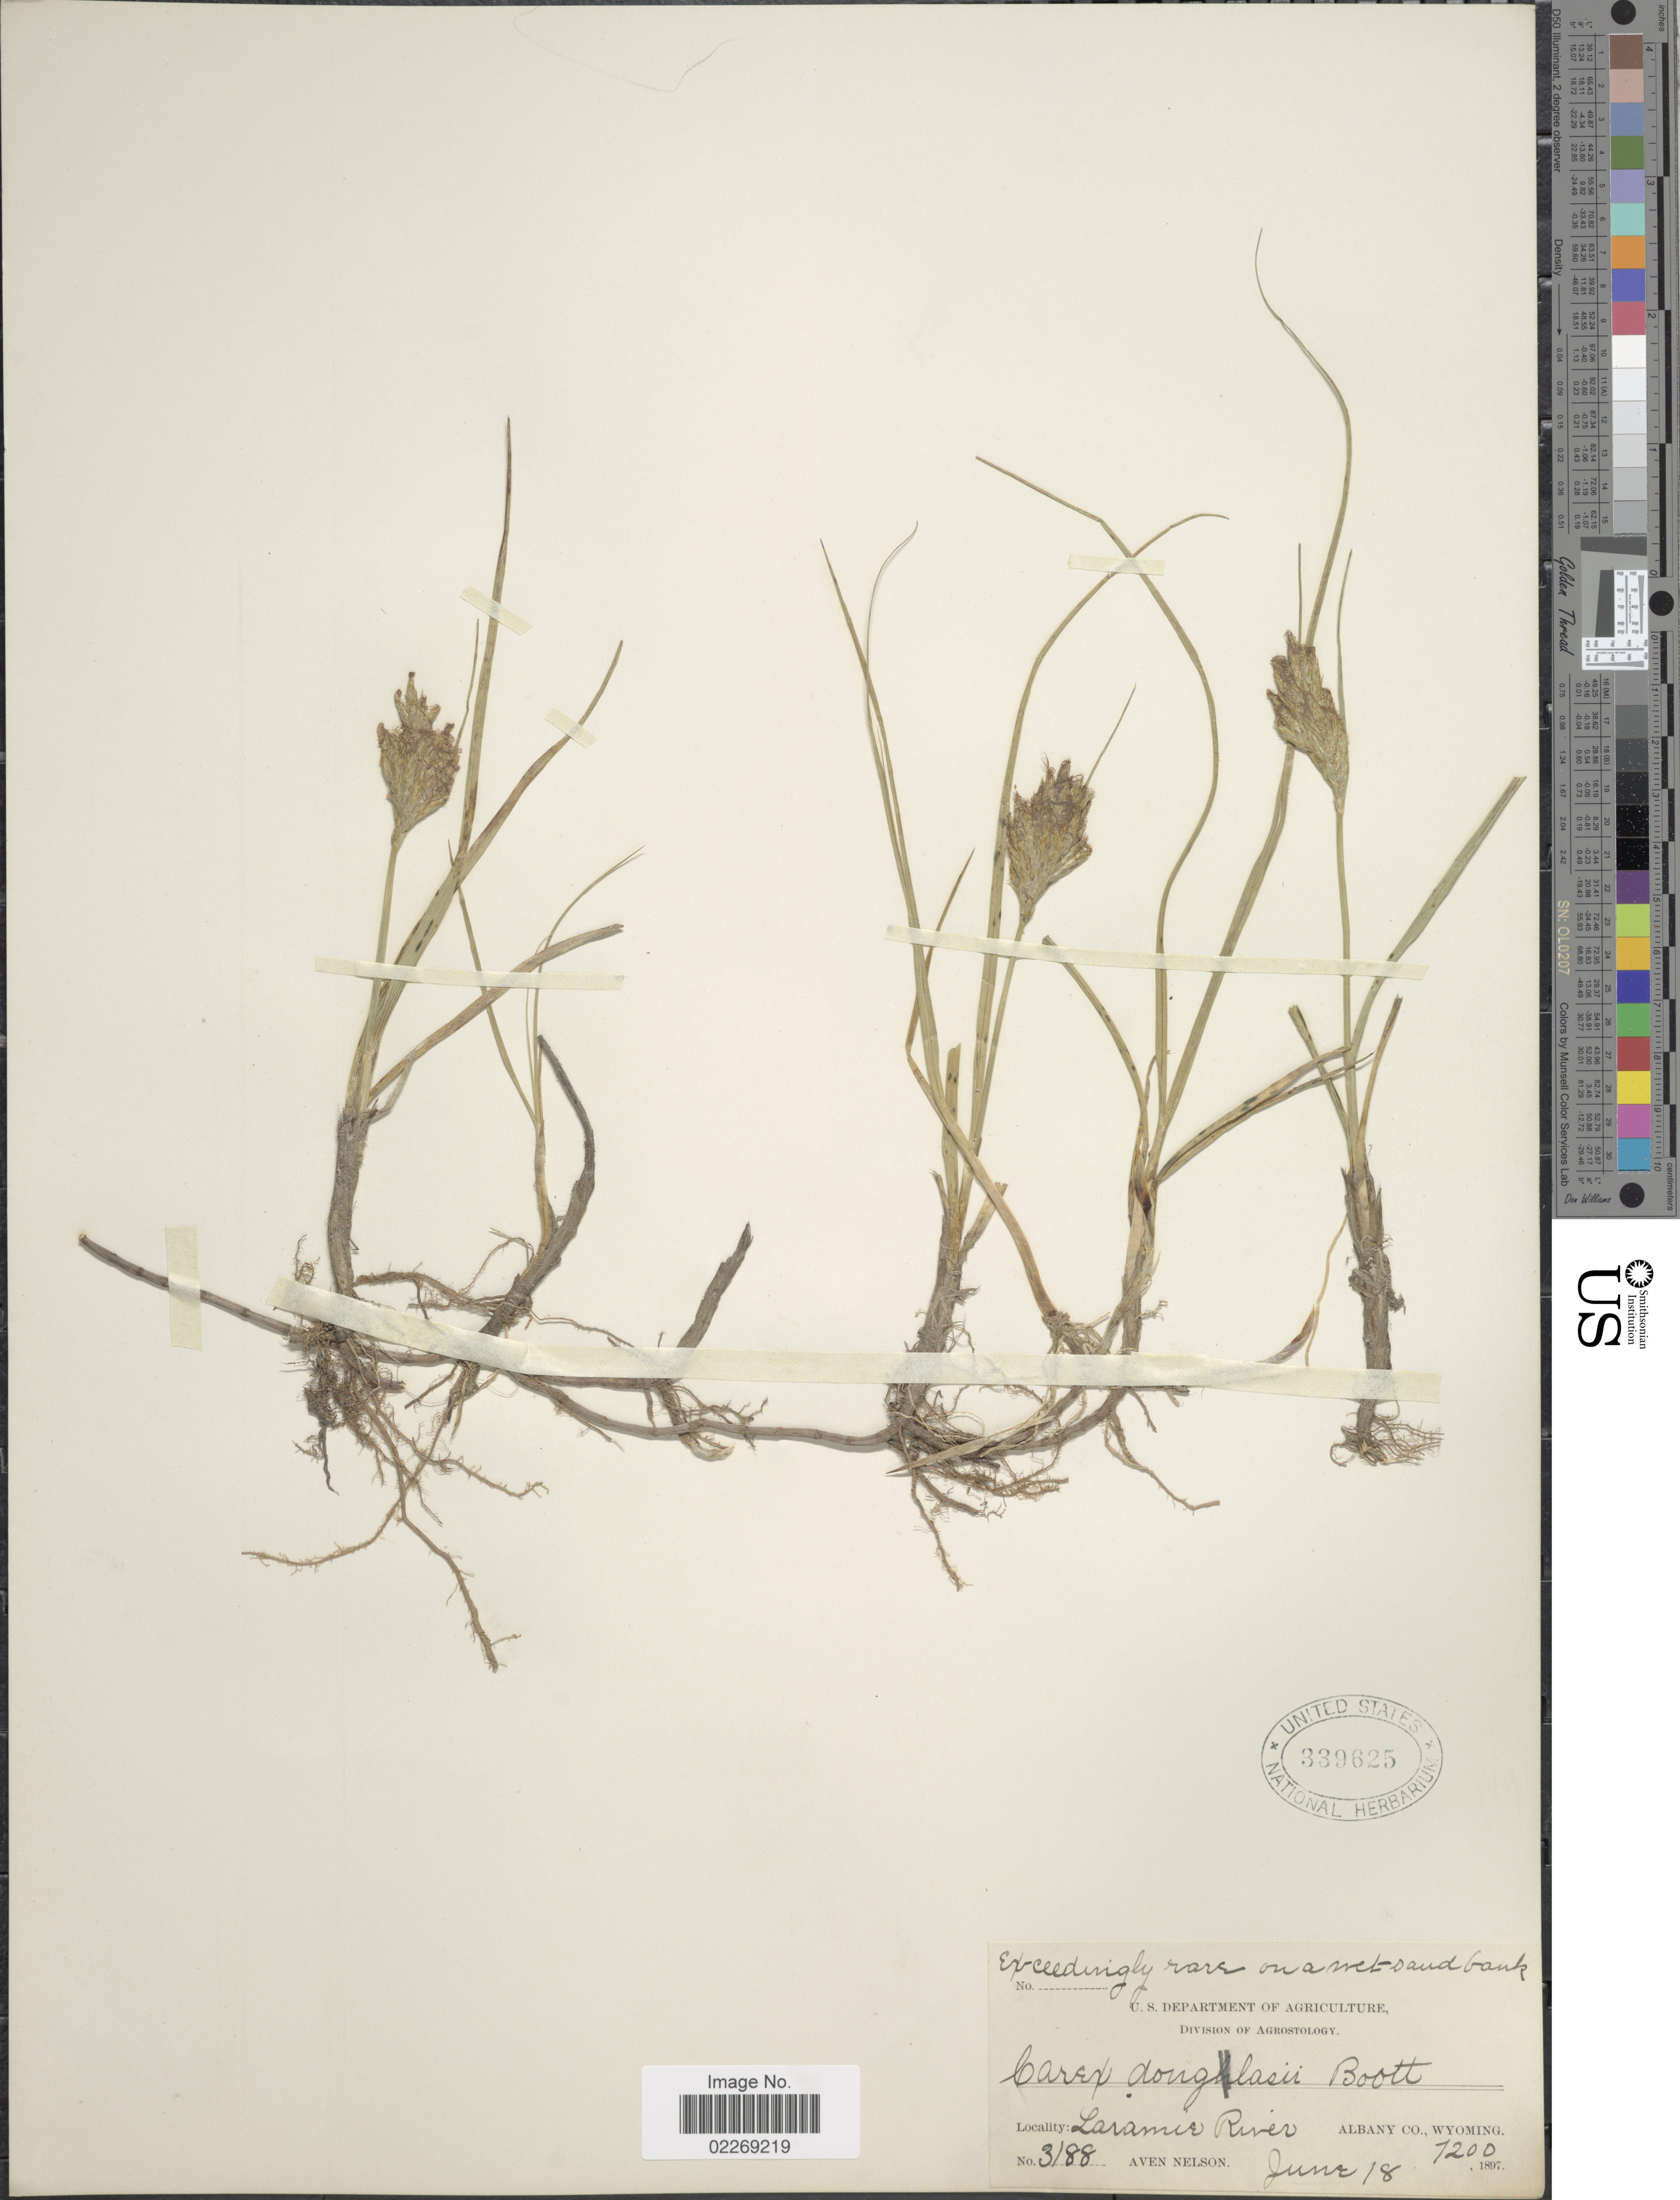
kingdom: Plantae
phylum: Tracheophyta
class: Liliopsida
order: Poales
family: Cyperaceae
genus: Carex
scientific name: Carex douglasii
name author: Boott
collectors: A. Nelson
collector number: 3188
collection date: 1897-06-18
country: United States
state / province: Wyoming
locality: Laramie River. Albany Co.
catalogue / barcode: US 339625